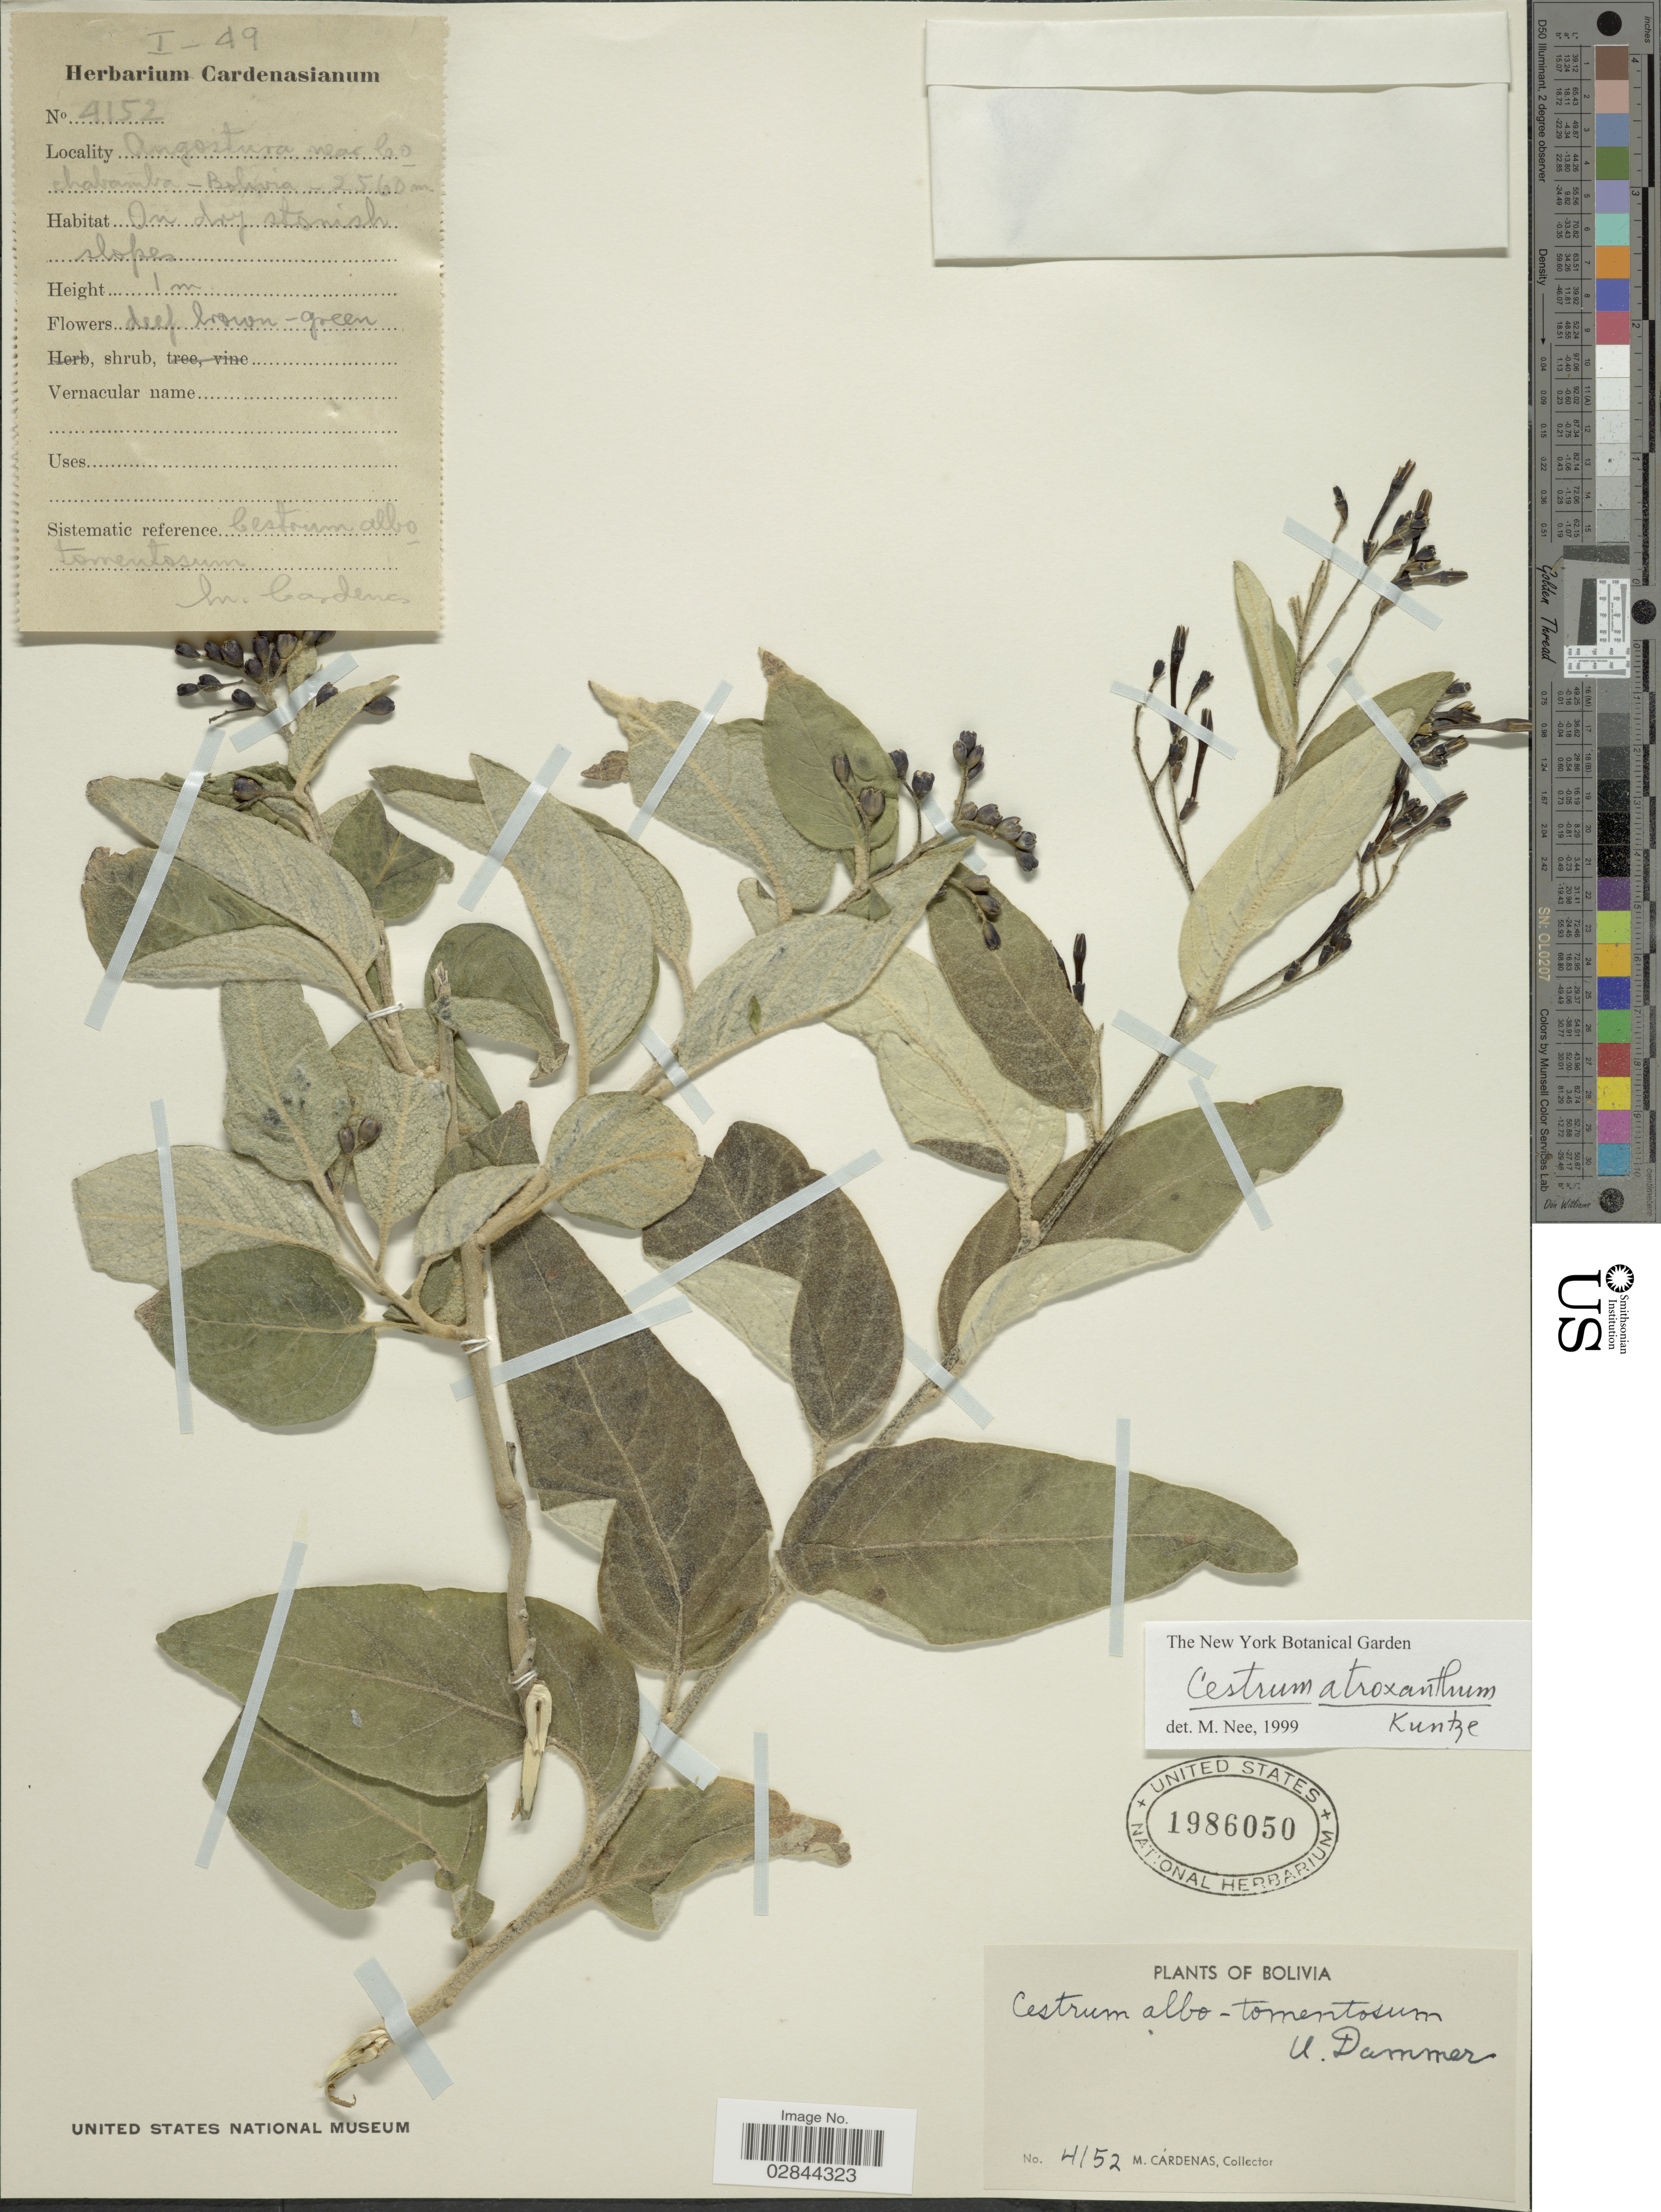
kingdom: Plantae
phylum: Tracheophyta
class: Magnoliopsida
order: Solanales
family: Solanaceae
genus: Cestrum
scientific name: Cestrum atroxanthum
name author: Kuntze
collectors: M. Cárdenas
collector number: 4152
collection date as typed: Transcribed d/m/y: /1/49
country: Bolivia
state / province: Cochabamba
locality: Angostura near Cochabamba.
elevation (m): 2560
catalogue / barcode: US 1986050